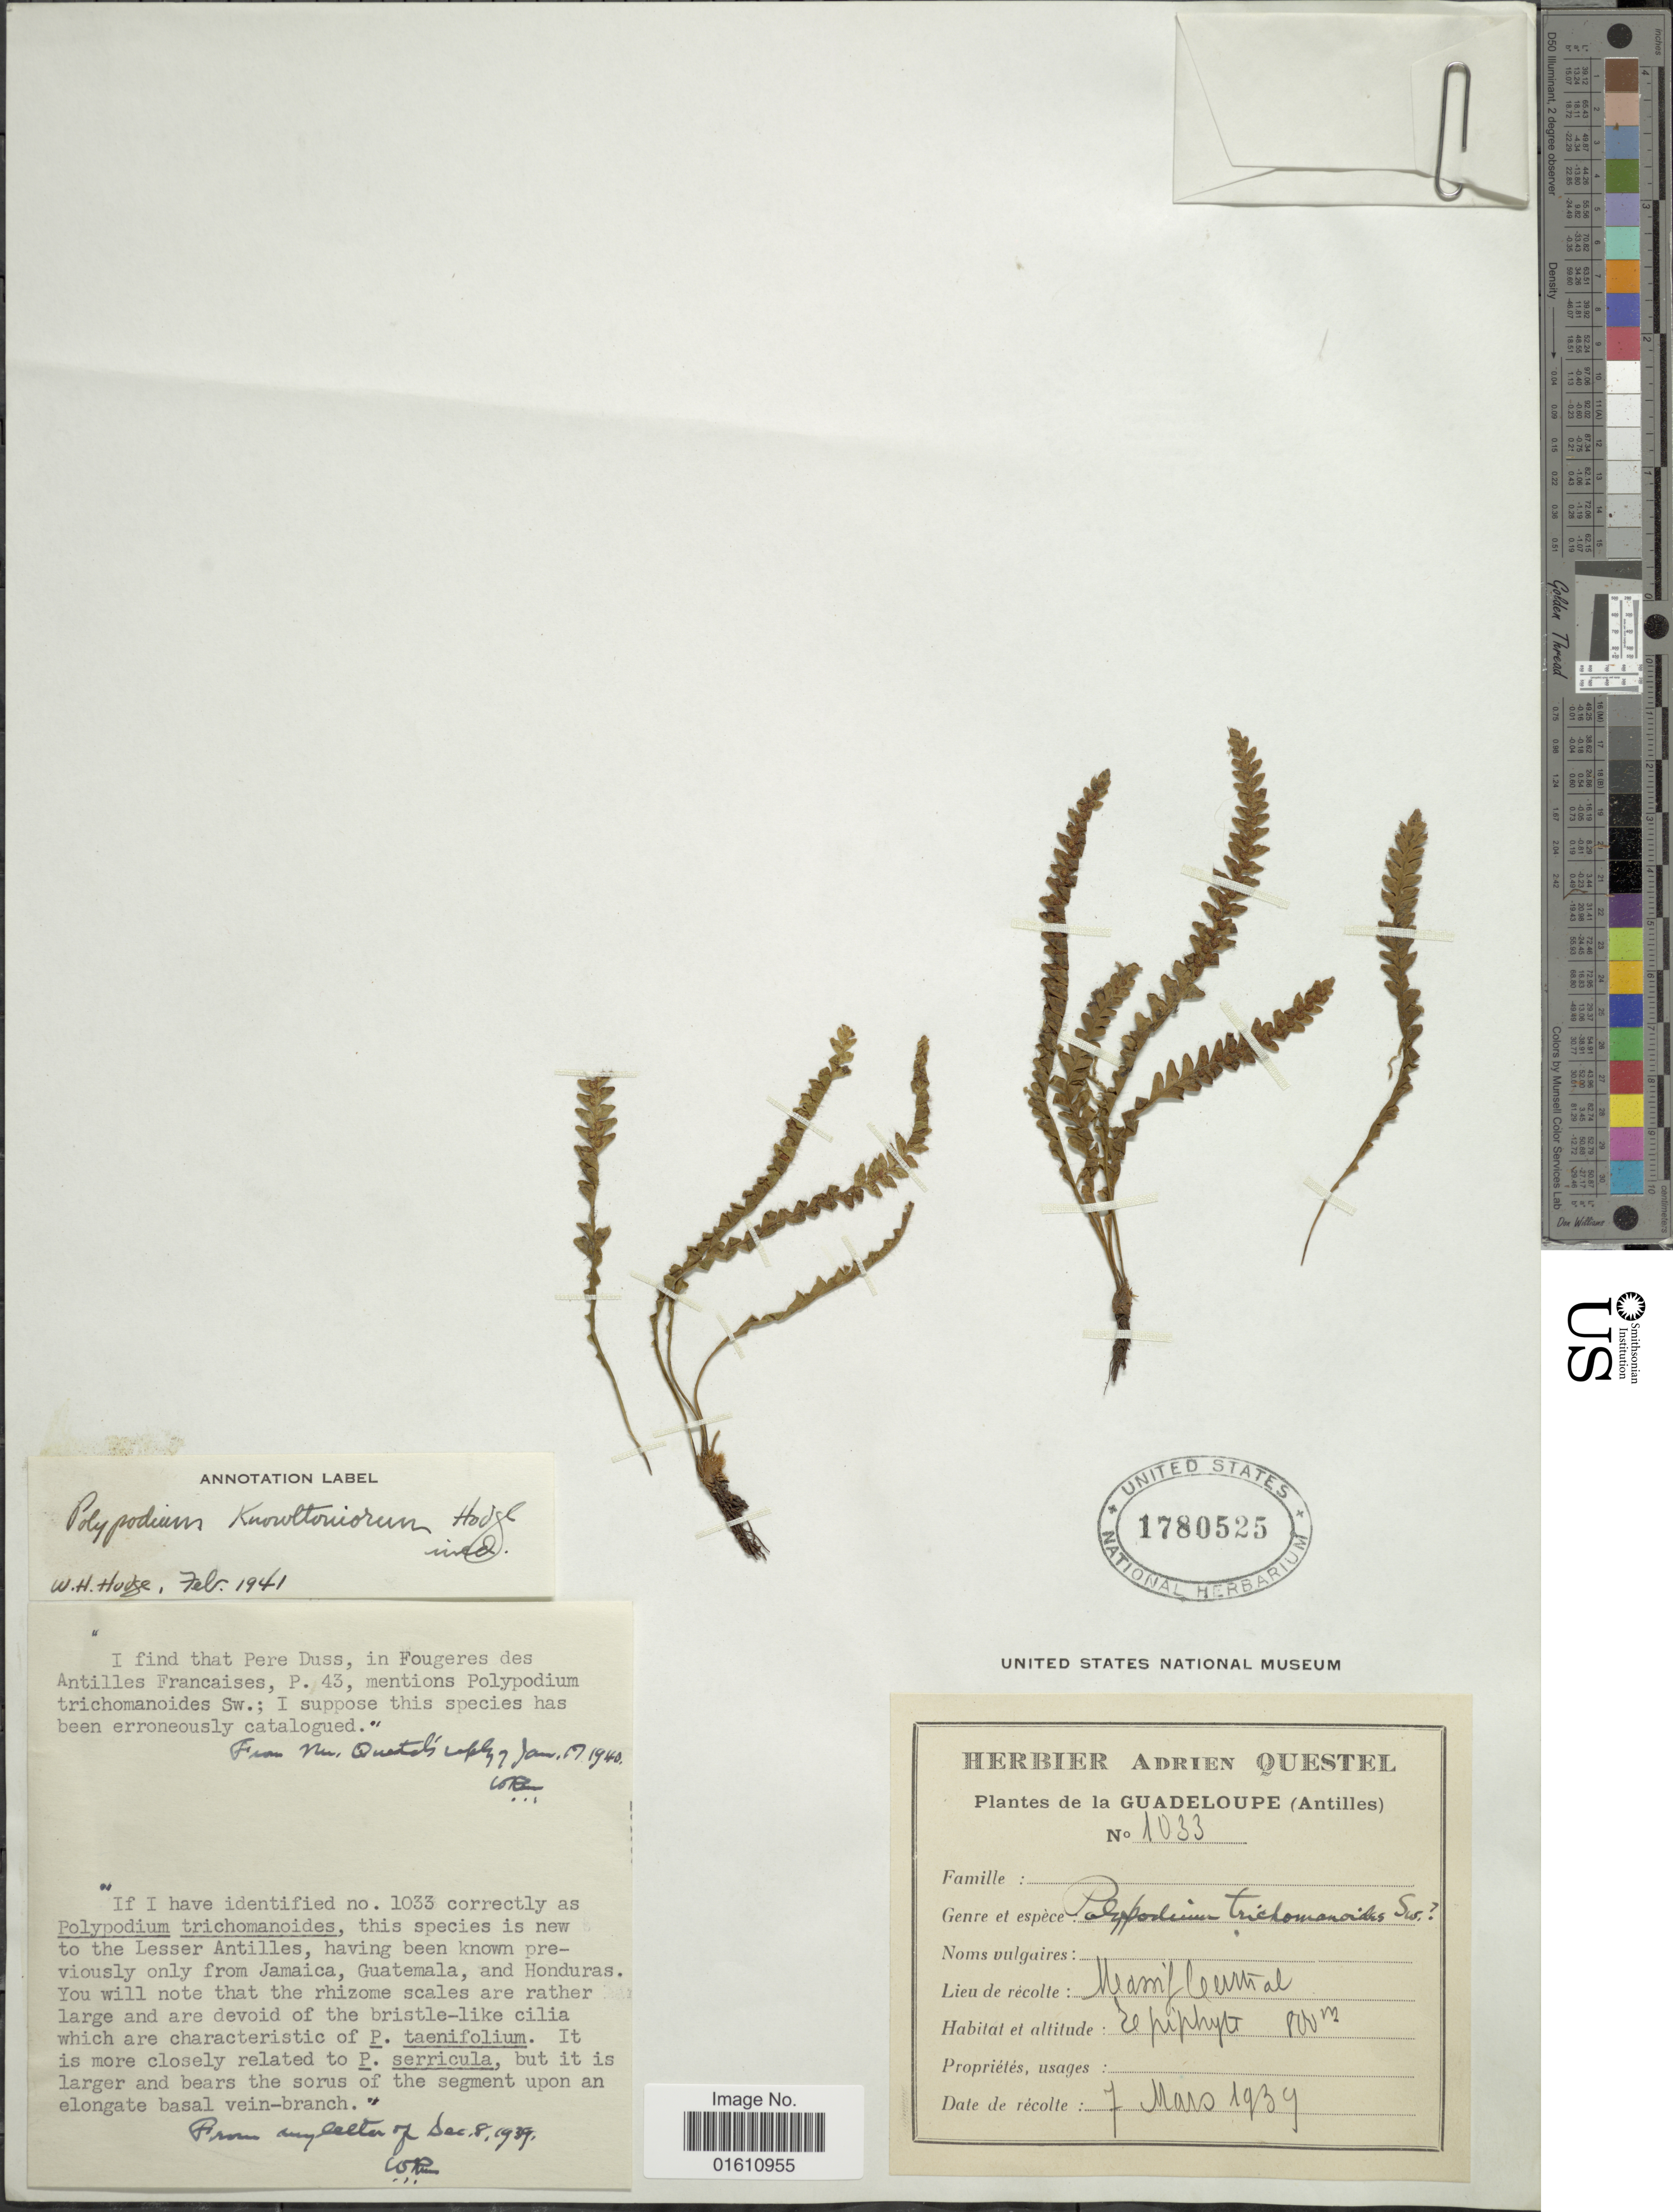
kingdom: Plantae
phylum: Tracheophyta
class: Polypodiopsida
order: Polypodiales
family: Polypodiaceae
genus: Moranopteris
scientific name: Moranopteris knowltoniorum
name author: (Hodge) R. Y. Hirai & J. Prado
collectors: ex herb. A. Questal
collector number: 1033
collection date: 1939-03-07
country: Guadeloupe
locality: Meassif Central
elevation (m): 800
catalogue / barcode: US 1780525